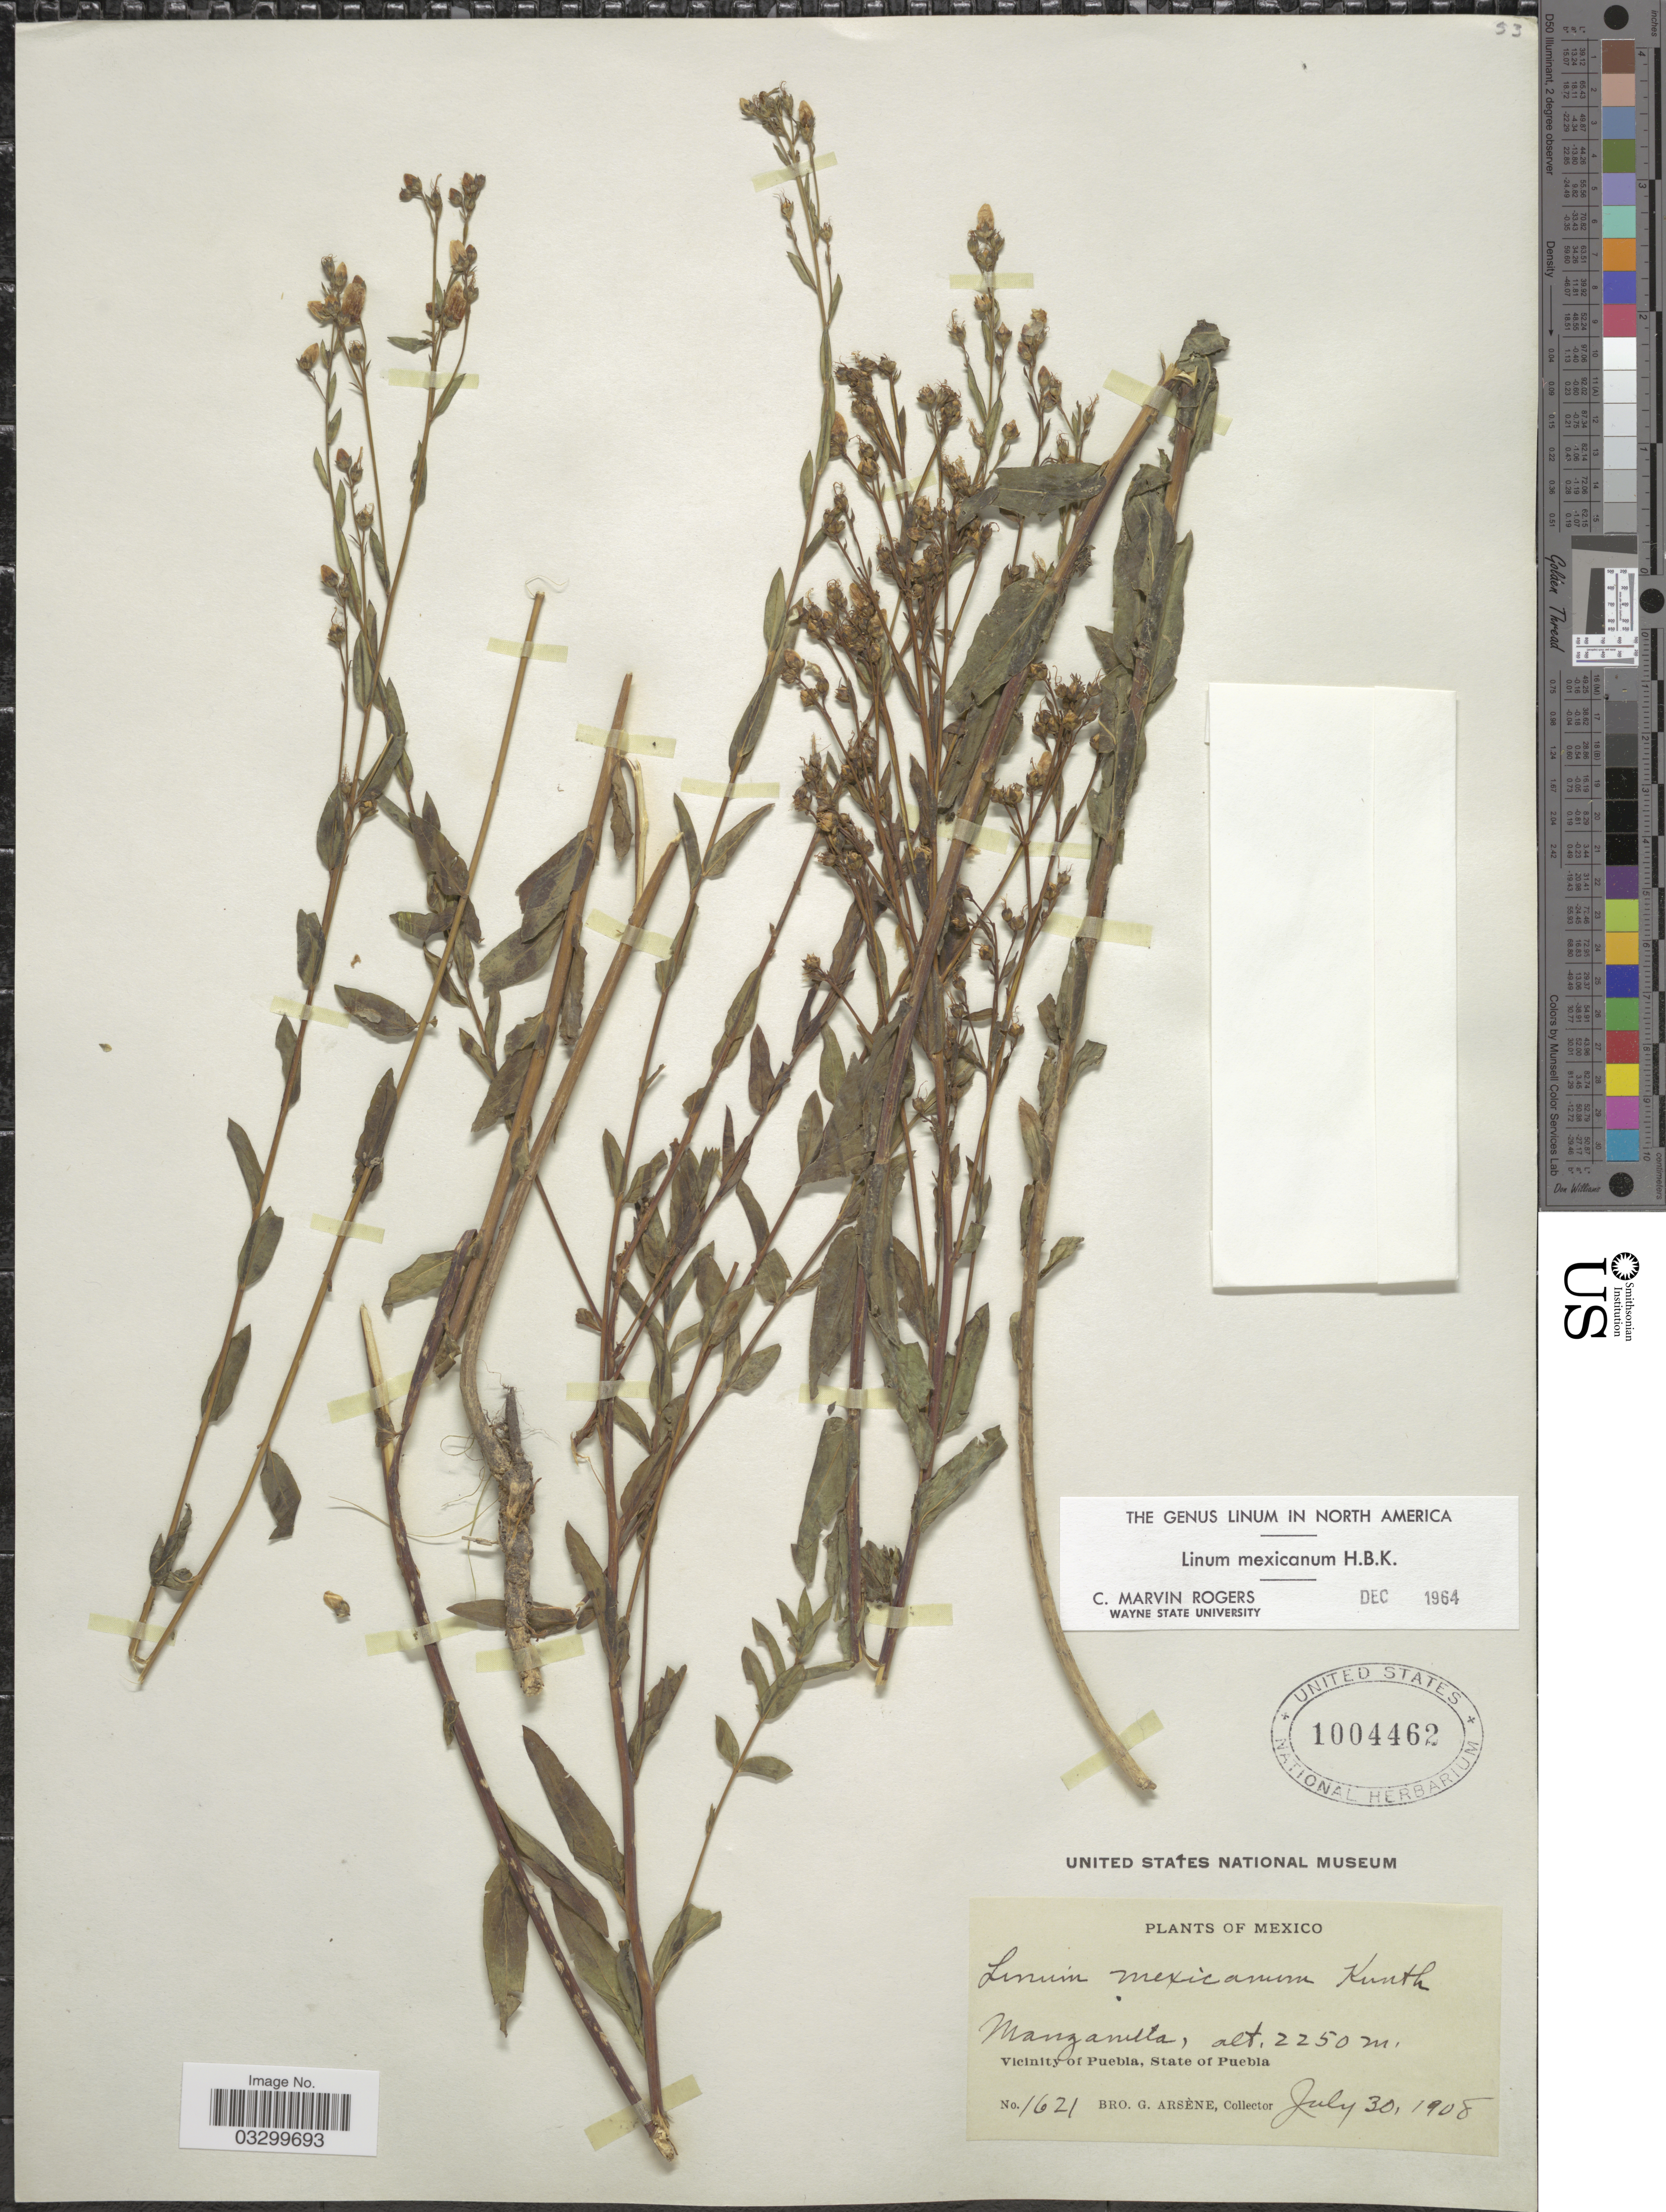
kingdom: Plantae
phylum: Tracheophyta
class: Magnoliopsida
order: Malpighiales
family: Linaceae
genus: Linum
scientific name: Linum mexicanum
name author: Kunth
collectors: Bro. G. Arsène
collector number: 1621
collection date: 1908-07-30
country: Mexico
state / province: Puebla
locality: Manzanilla, Vicinity of Puebla.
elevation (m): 2250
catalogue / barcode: US 1004462